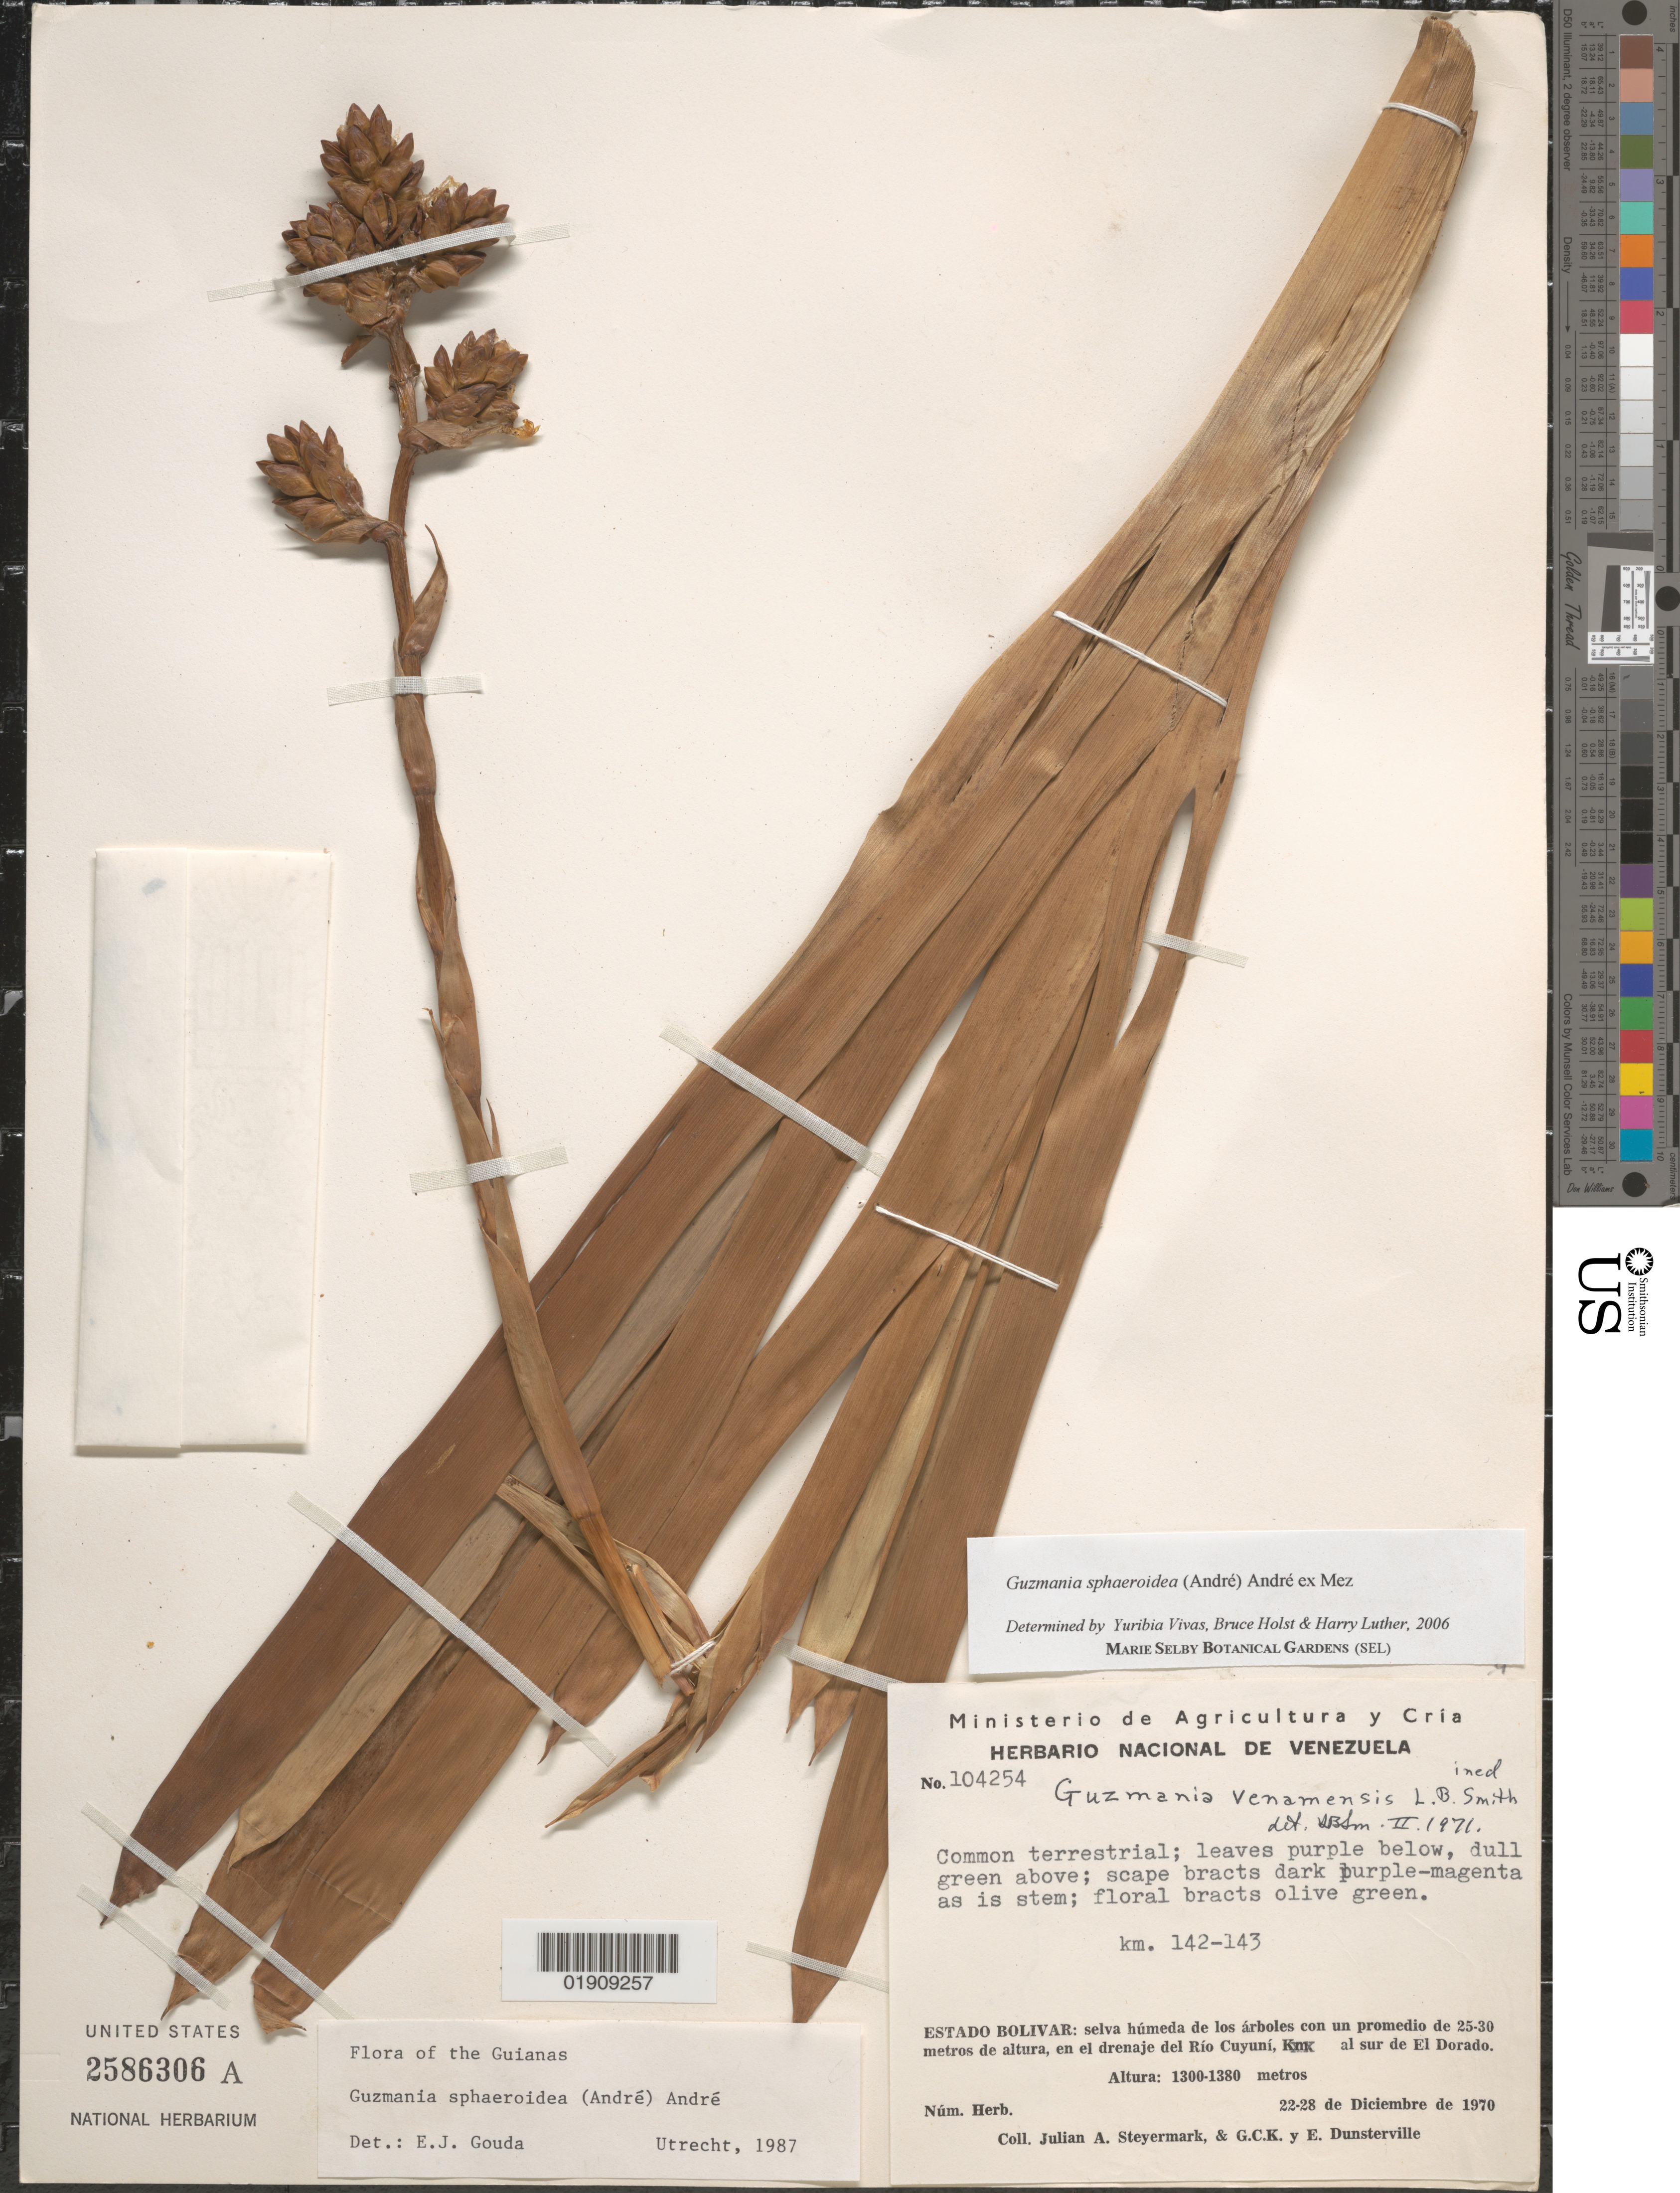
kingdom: Plantae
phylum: Tracheophyta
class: Liliopsida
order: Poales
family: Bromeliaceae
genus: Guzmania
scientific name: Guzmania sphaeroidea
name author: (André) André ex Mez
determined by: Vivas, Yuribia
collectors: J. Steyermark, G. C. K. Dunsterville & E. Dunsterville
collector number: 104254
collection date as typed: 22-Dec-70 to 28-Dec-70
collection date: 1970-12-22/1970-12-28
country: Venezuela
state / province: Bolívar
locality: Río Cuyuni, S of El Dorado, km 142-143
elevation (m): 1300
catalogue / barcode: US 2586306A